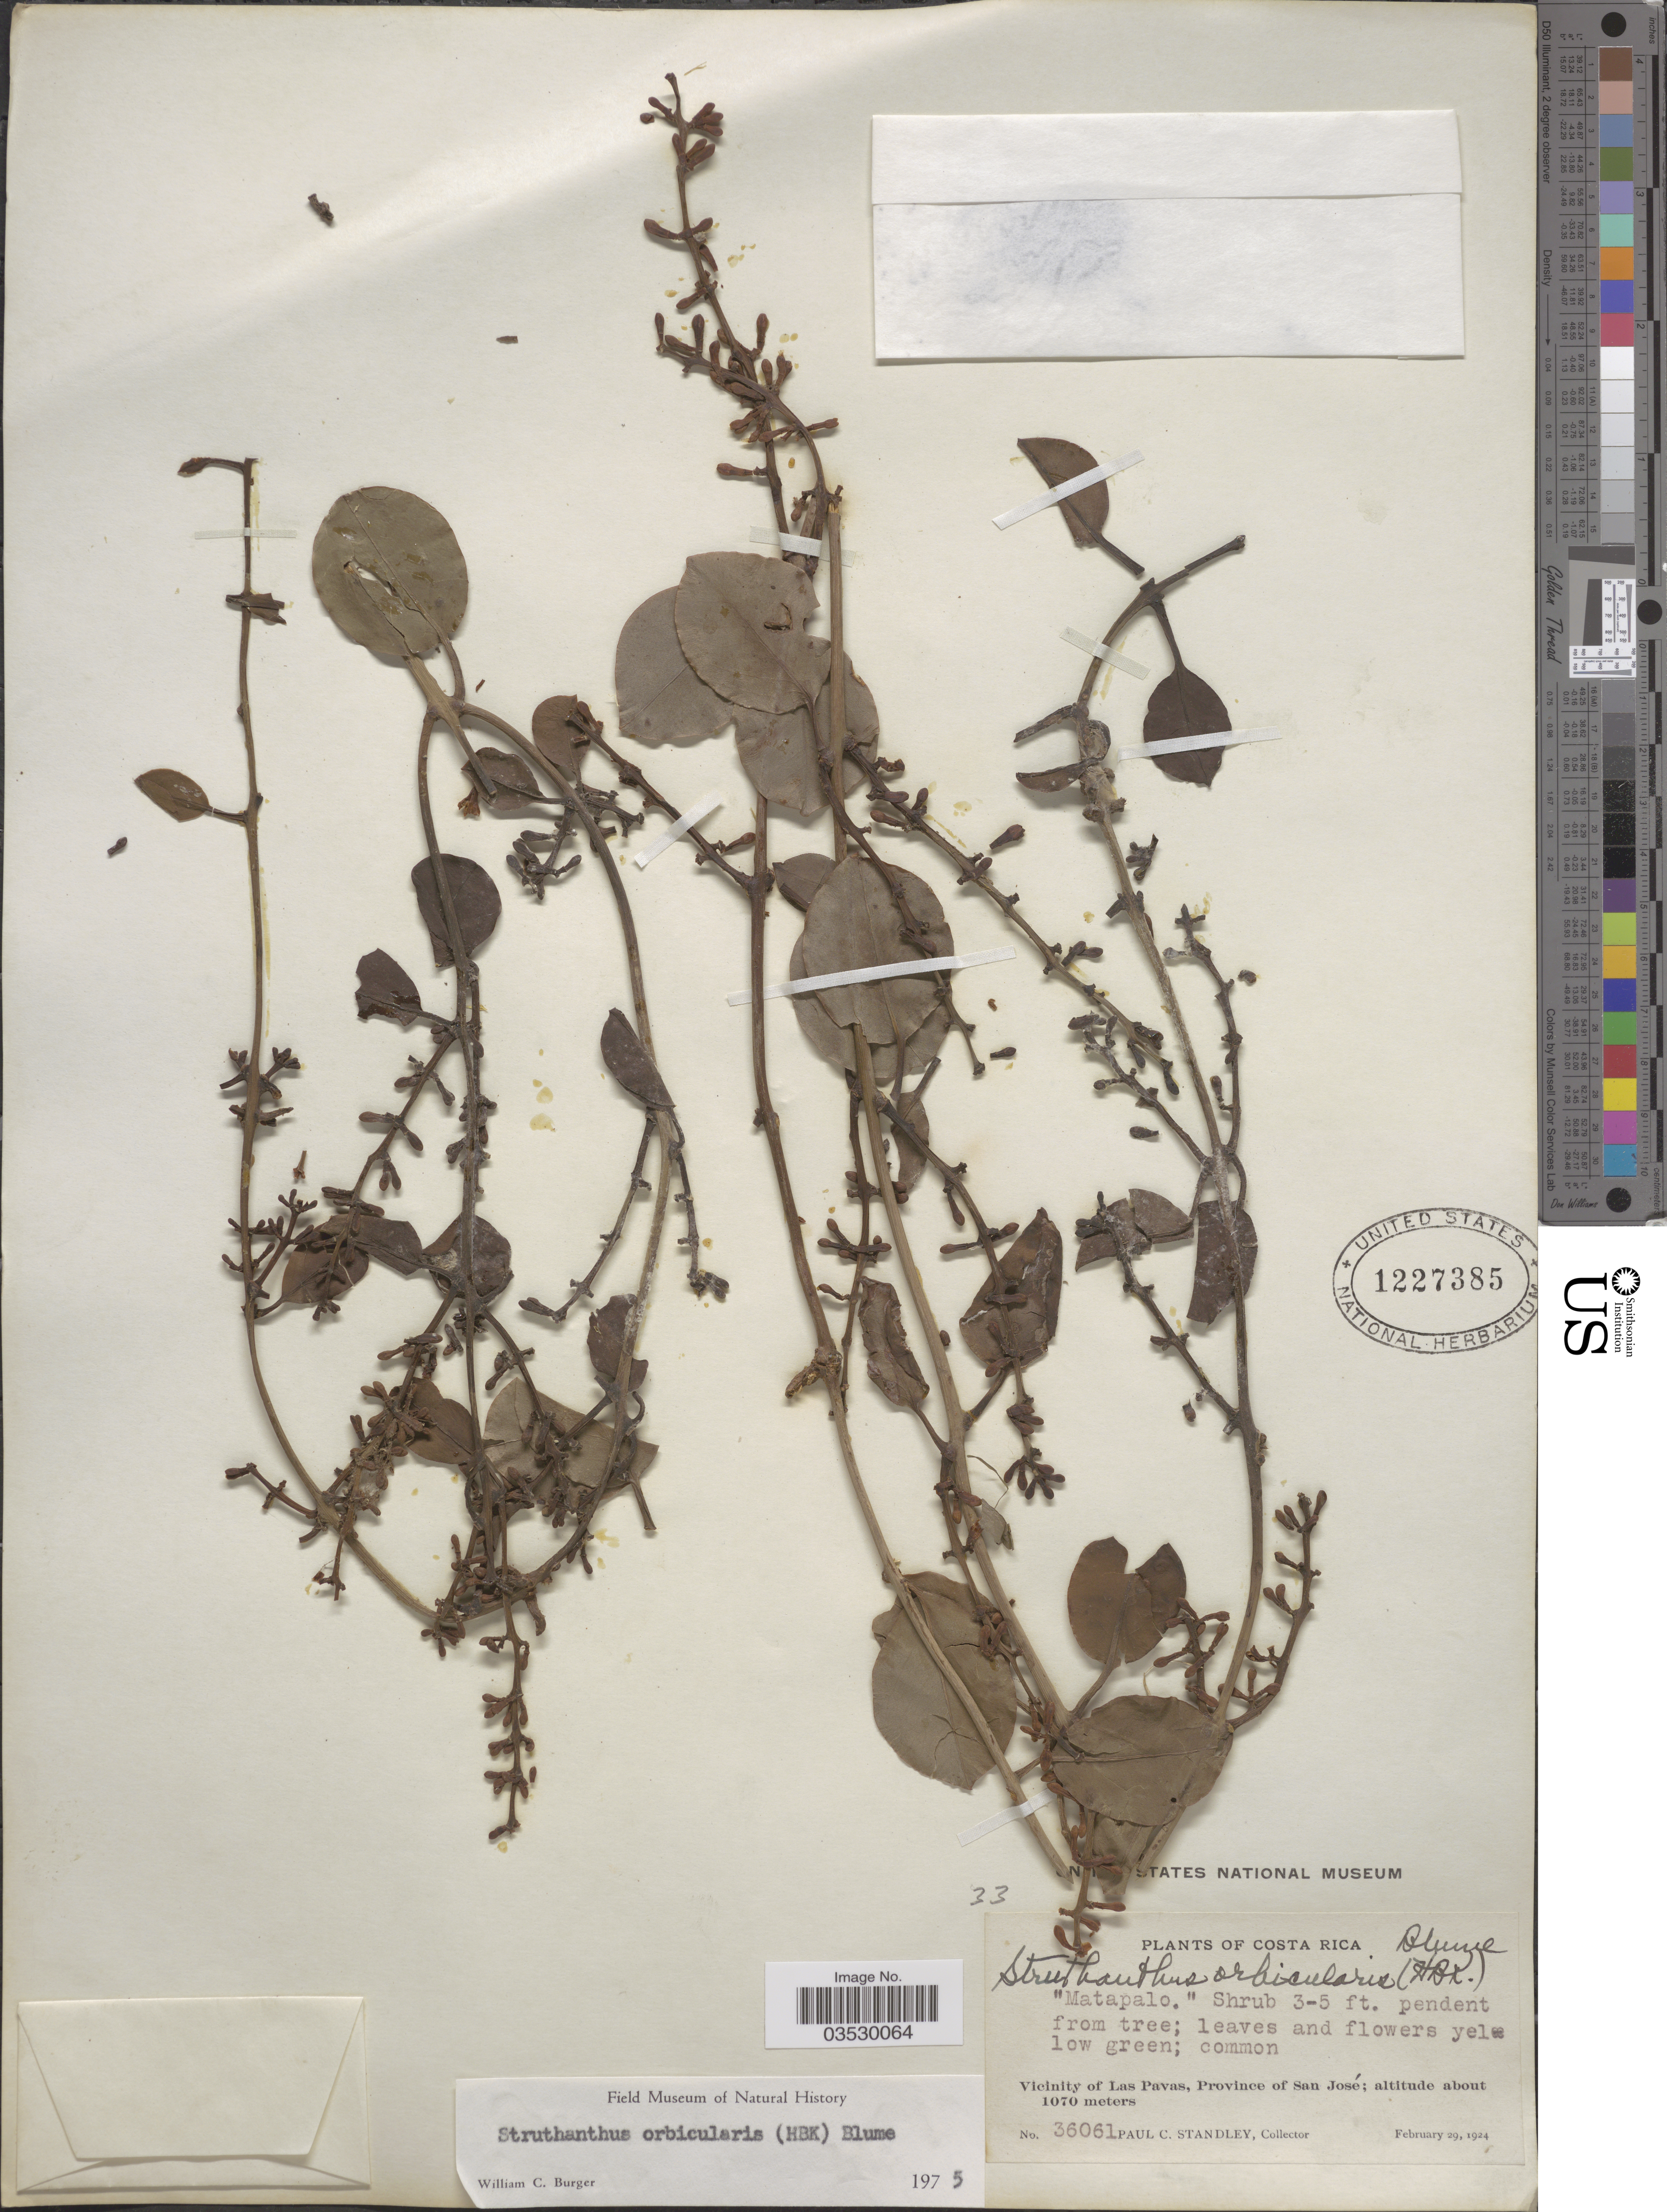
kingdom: Plantae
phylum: Tracheophyta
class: Magnoliopsida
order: Santalales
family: Loranthaceae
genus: Struthanthus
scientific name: Struthanthus orbicularis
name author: (Kunth) Blume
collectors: P. C. Standley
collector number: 36061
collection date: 1924-02-29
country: Costa Rica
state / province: San José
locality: Vicinity of Las Pavas.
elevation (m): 1070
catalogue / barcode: US 1227385